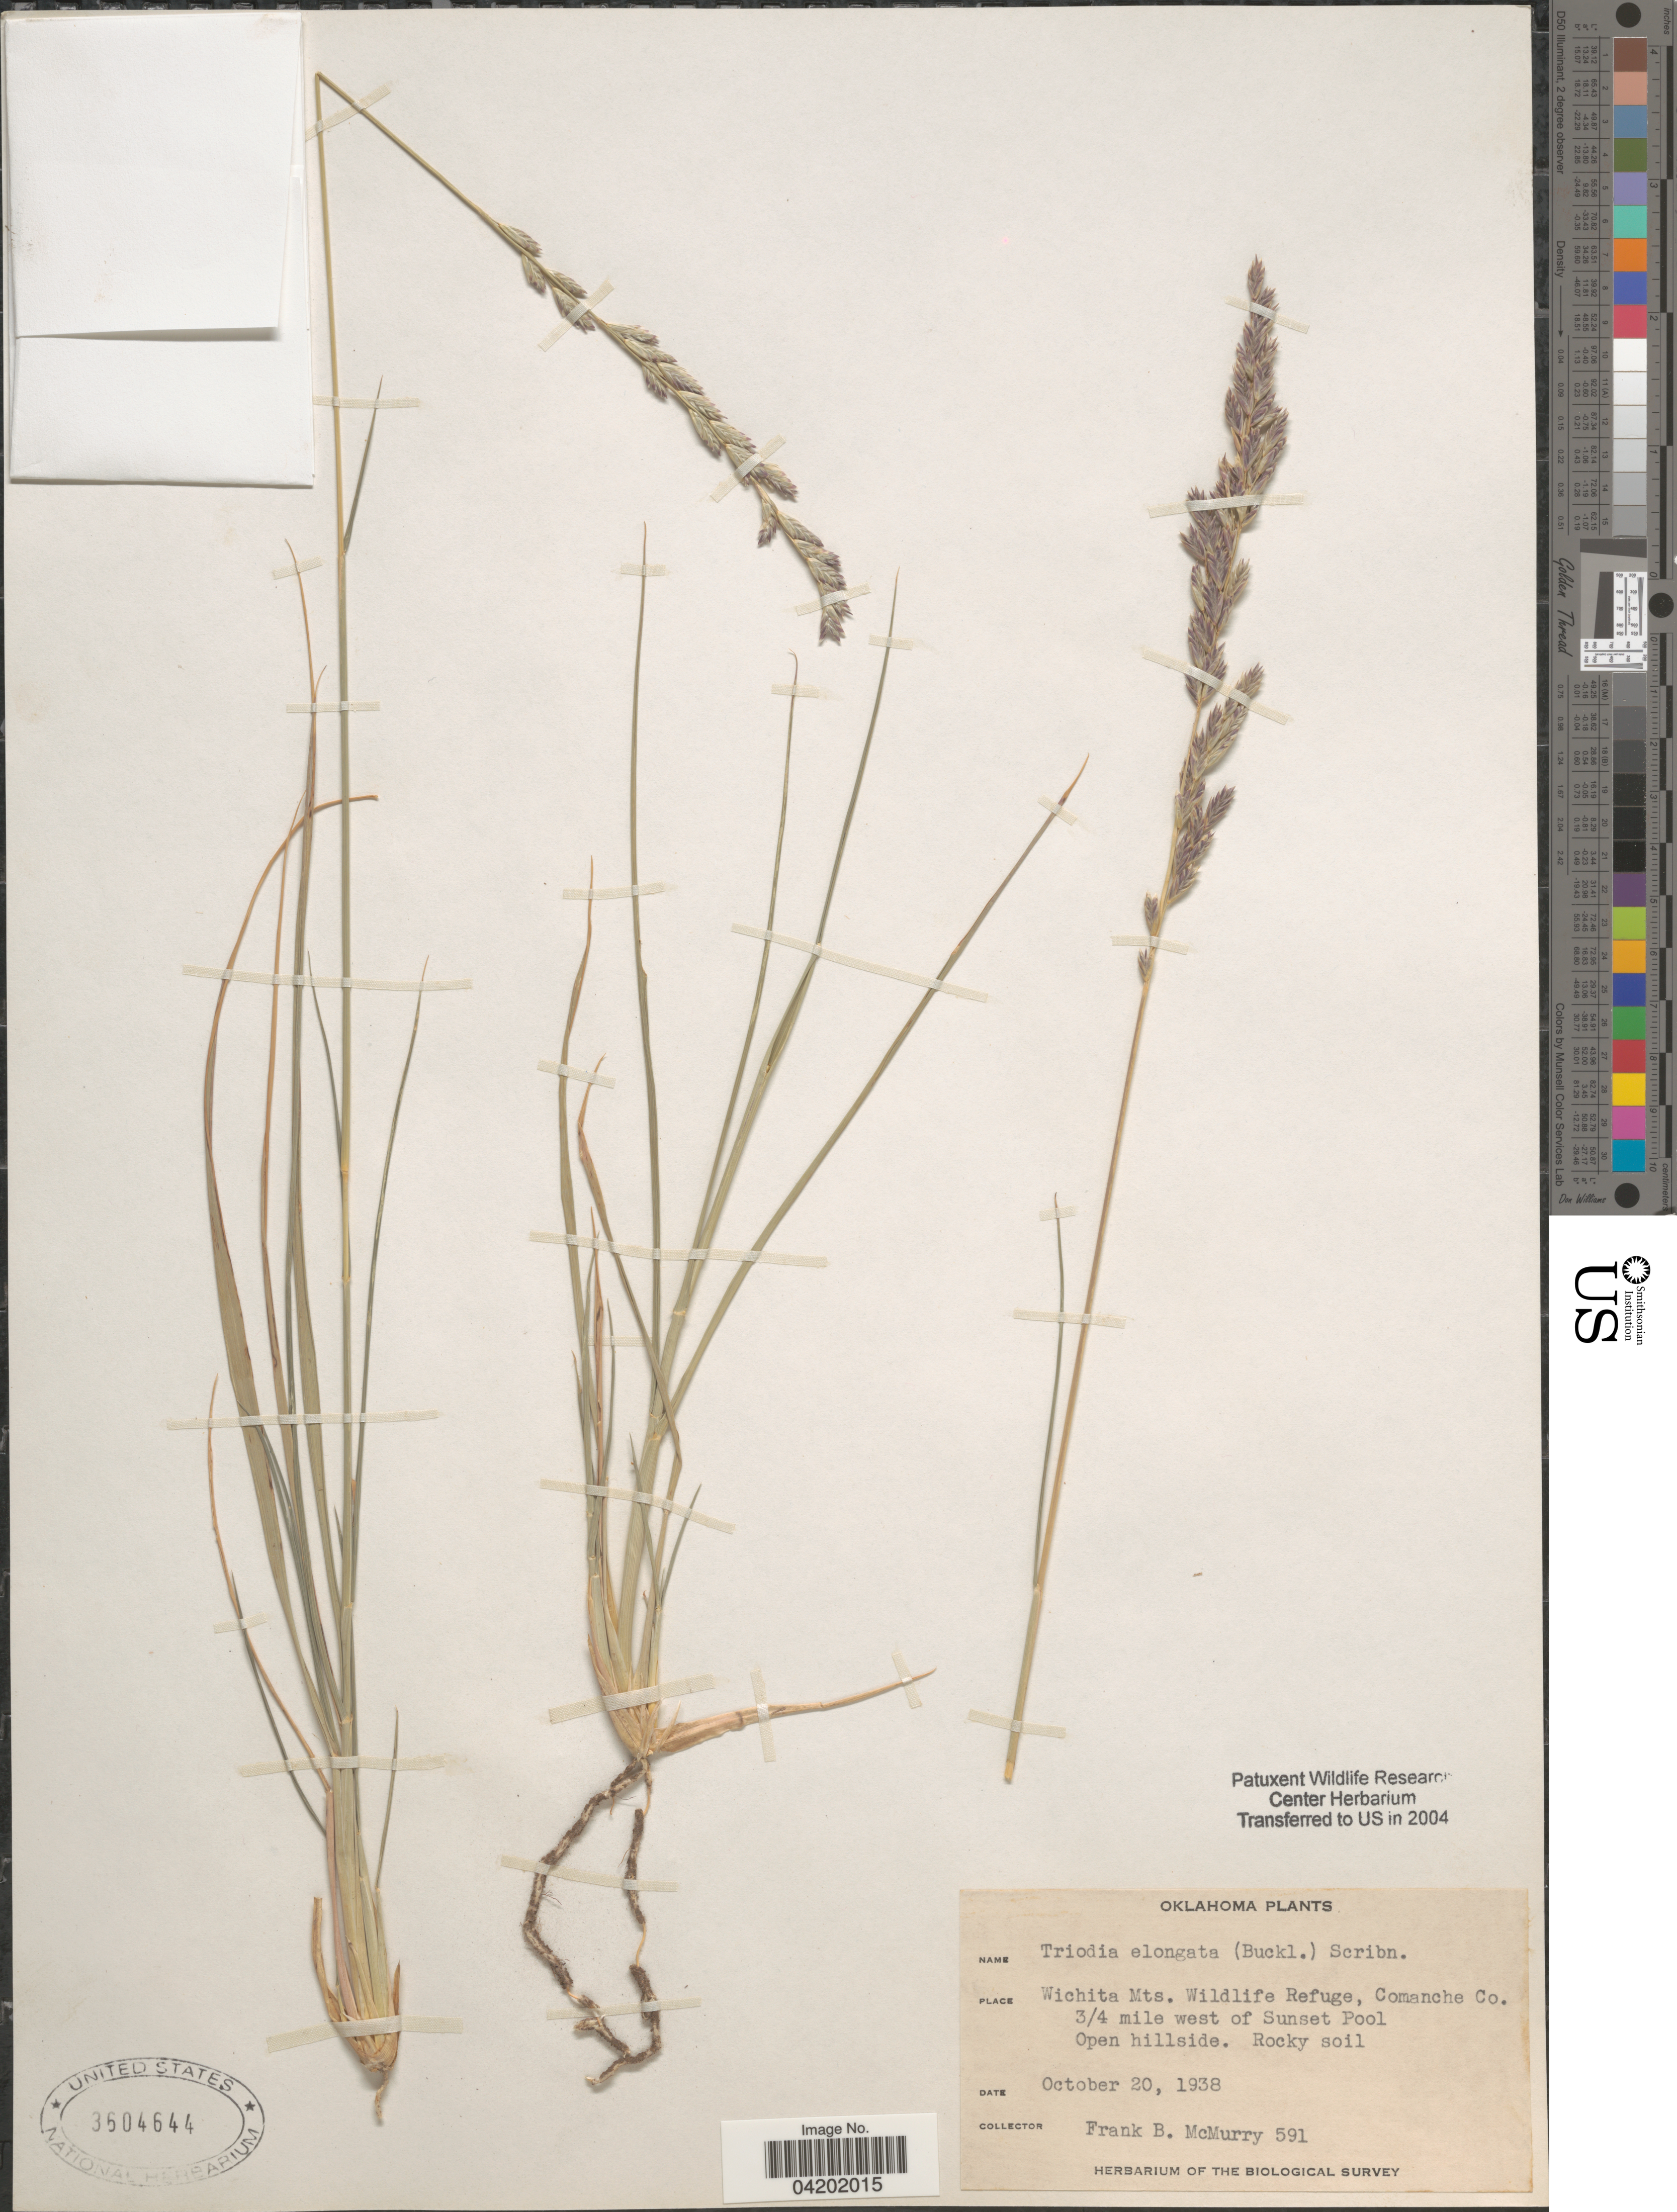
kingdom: Plantae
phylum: Tracheophyta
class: Liliopsida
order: Poales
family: Poaceae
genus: Tridentopsis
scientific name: Tridentopsis mutica var. elongata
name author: P.M. Peterson & Romasch.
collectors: F. B. McMurry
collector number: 591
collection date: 1938-10-20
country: United States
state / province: Oklahoma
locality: Wichita Mts. Wildlife Refuge, Comanche Co. 3/4 mile west of Sunset Pool.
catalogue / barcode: US 3604644